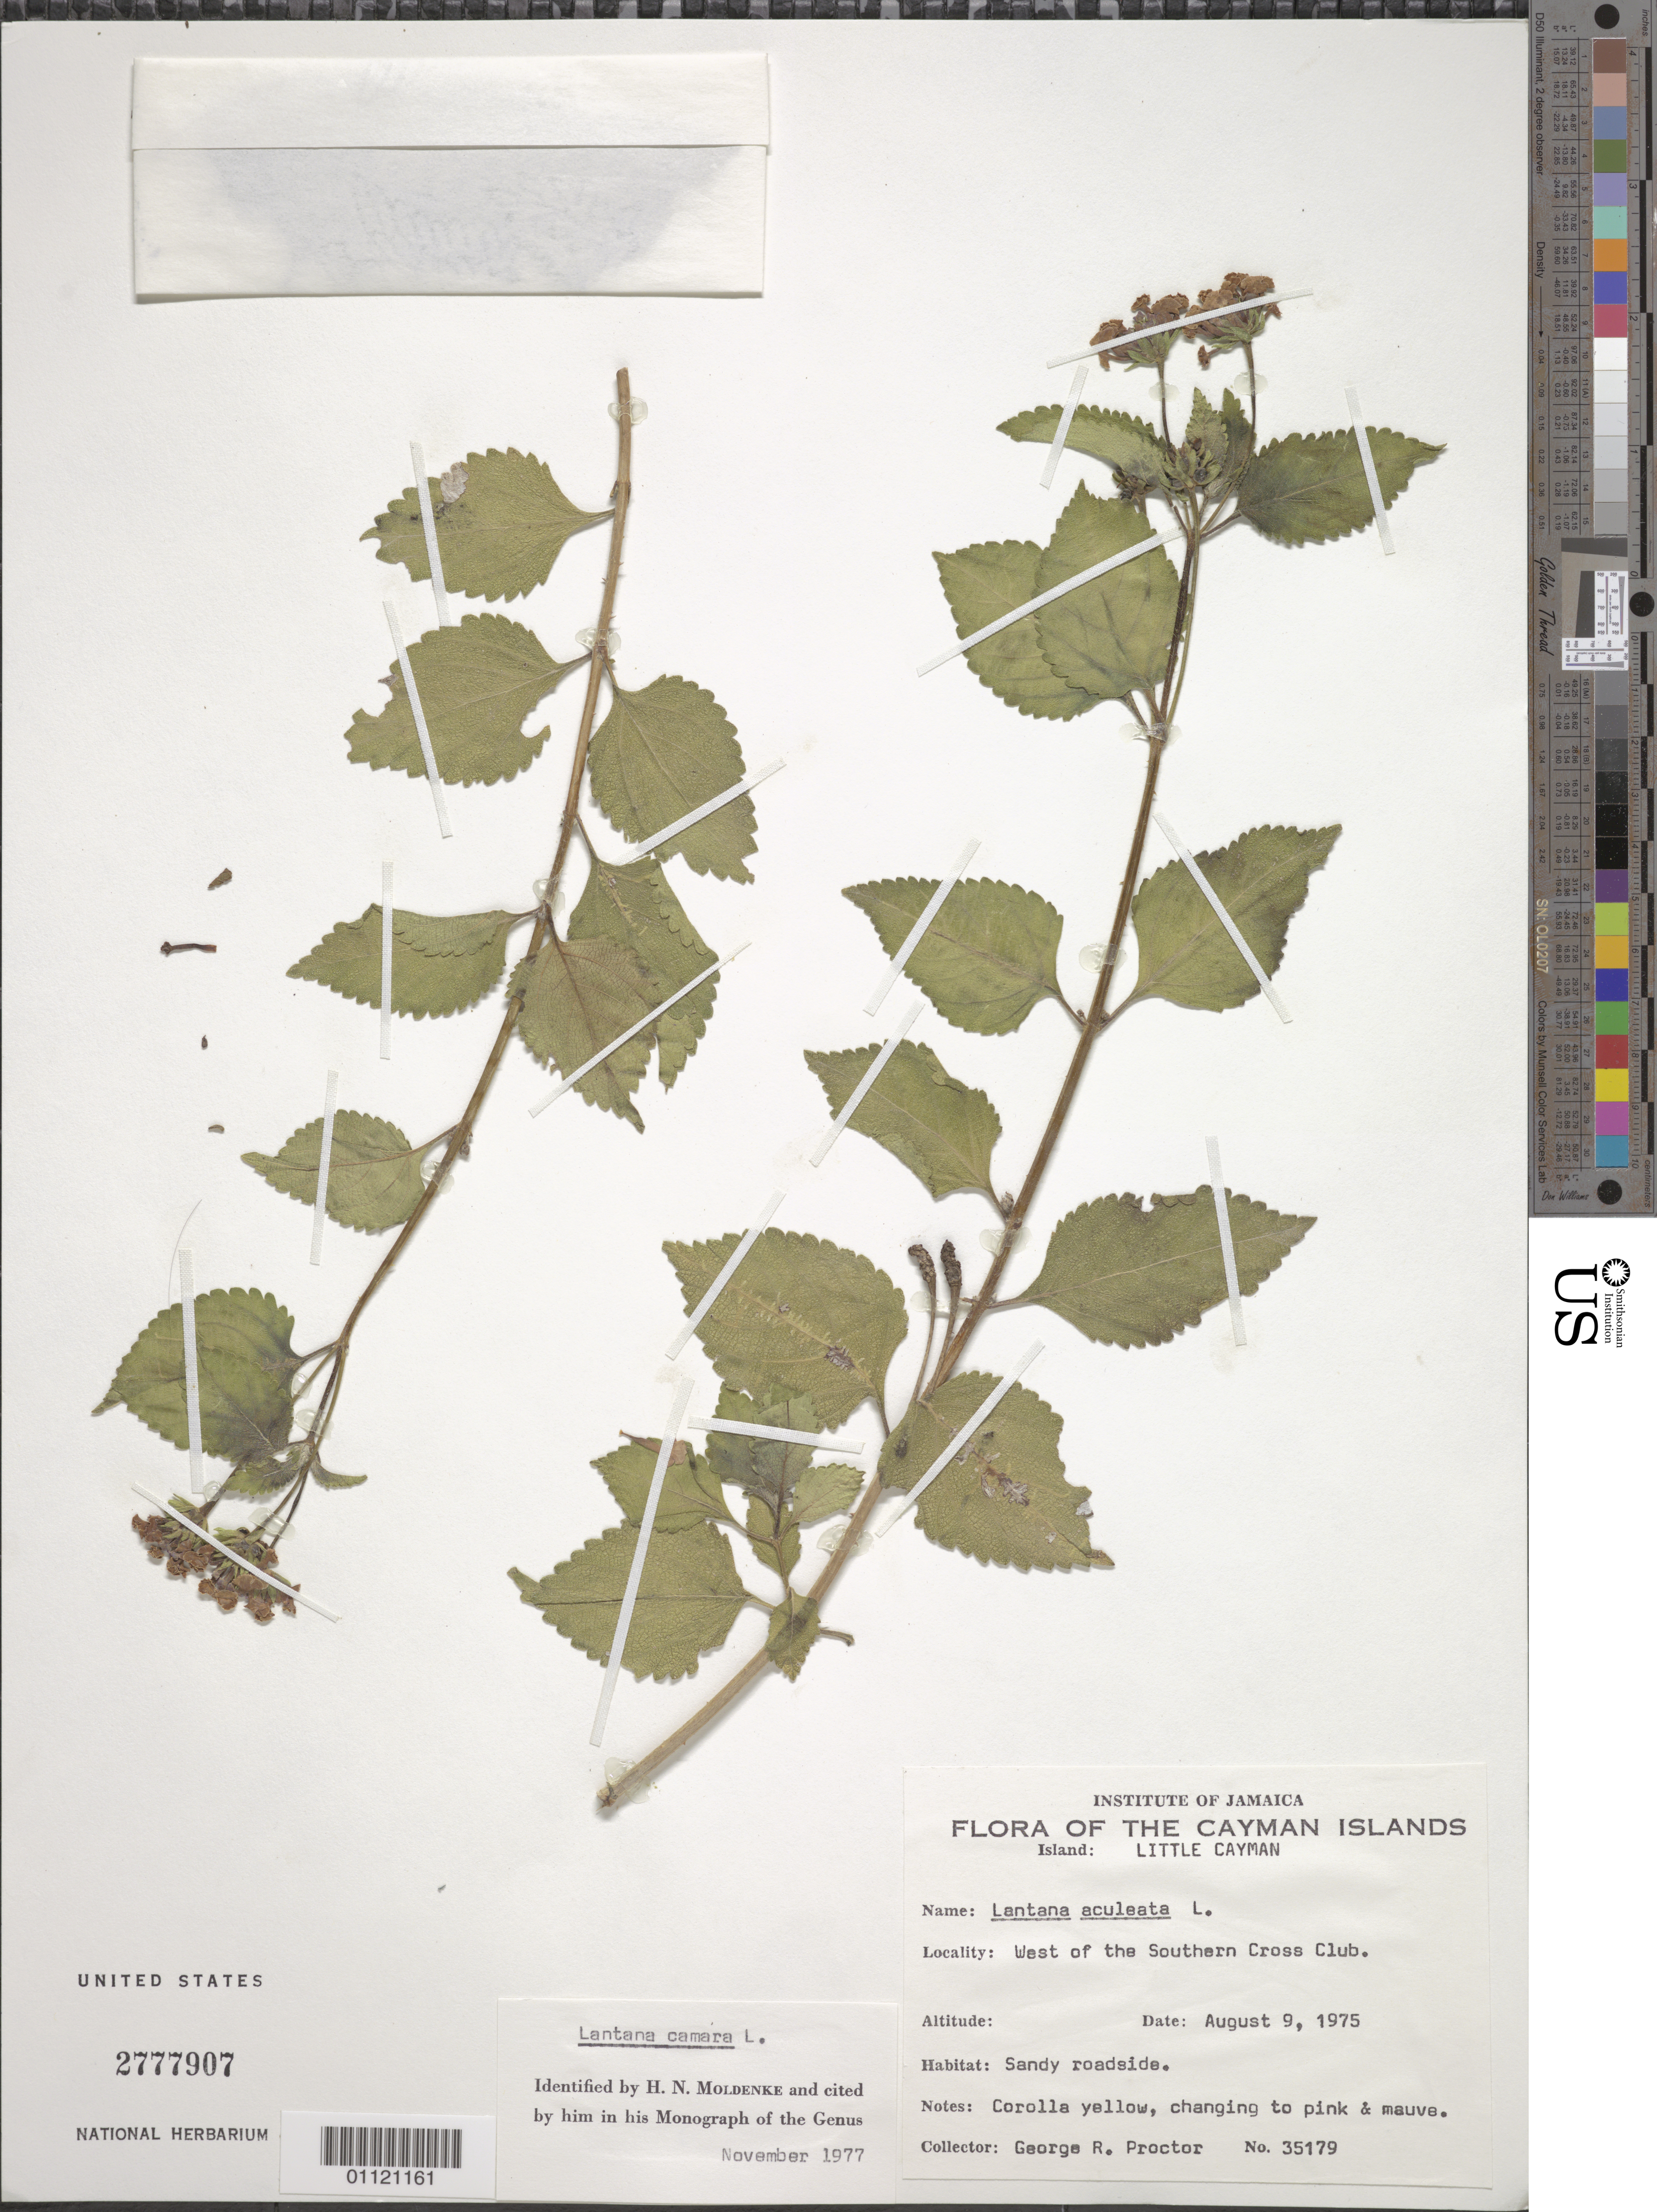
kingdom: Plantae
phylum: Tracheophyta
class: Magnoliopsida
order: Lamiales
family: Verbenaceae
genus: Lantana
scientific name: Lantana camara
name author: L.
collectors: G. R. Proctor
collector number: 35179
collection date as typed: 09 Aug 1975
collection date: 1975-08-09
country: Cayman Islands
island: Little Cayman I.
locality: W of Southern Cross Club; sandy roadside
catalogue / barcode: US 2777907